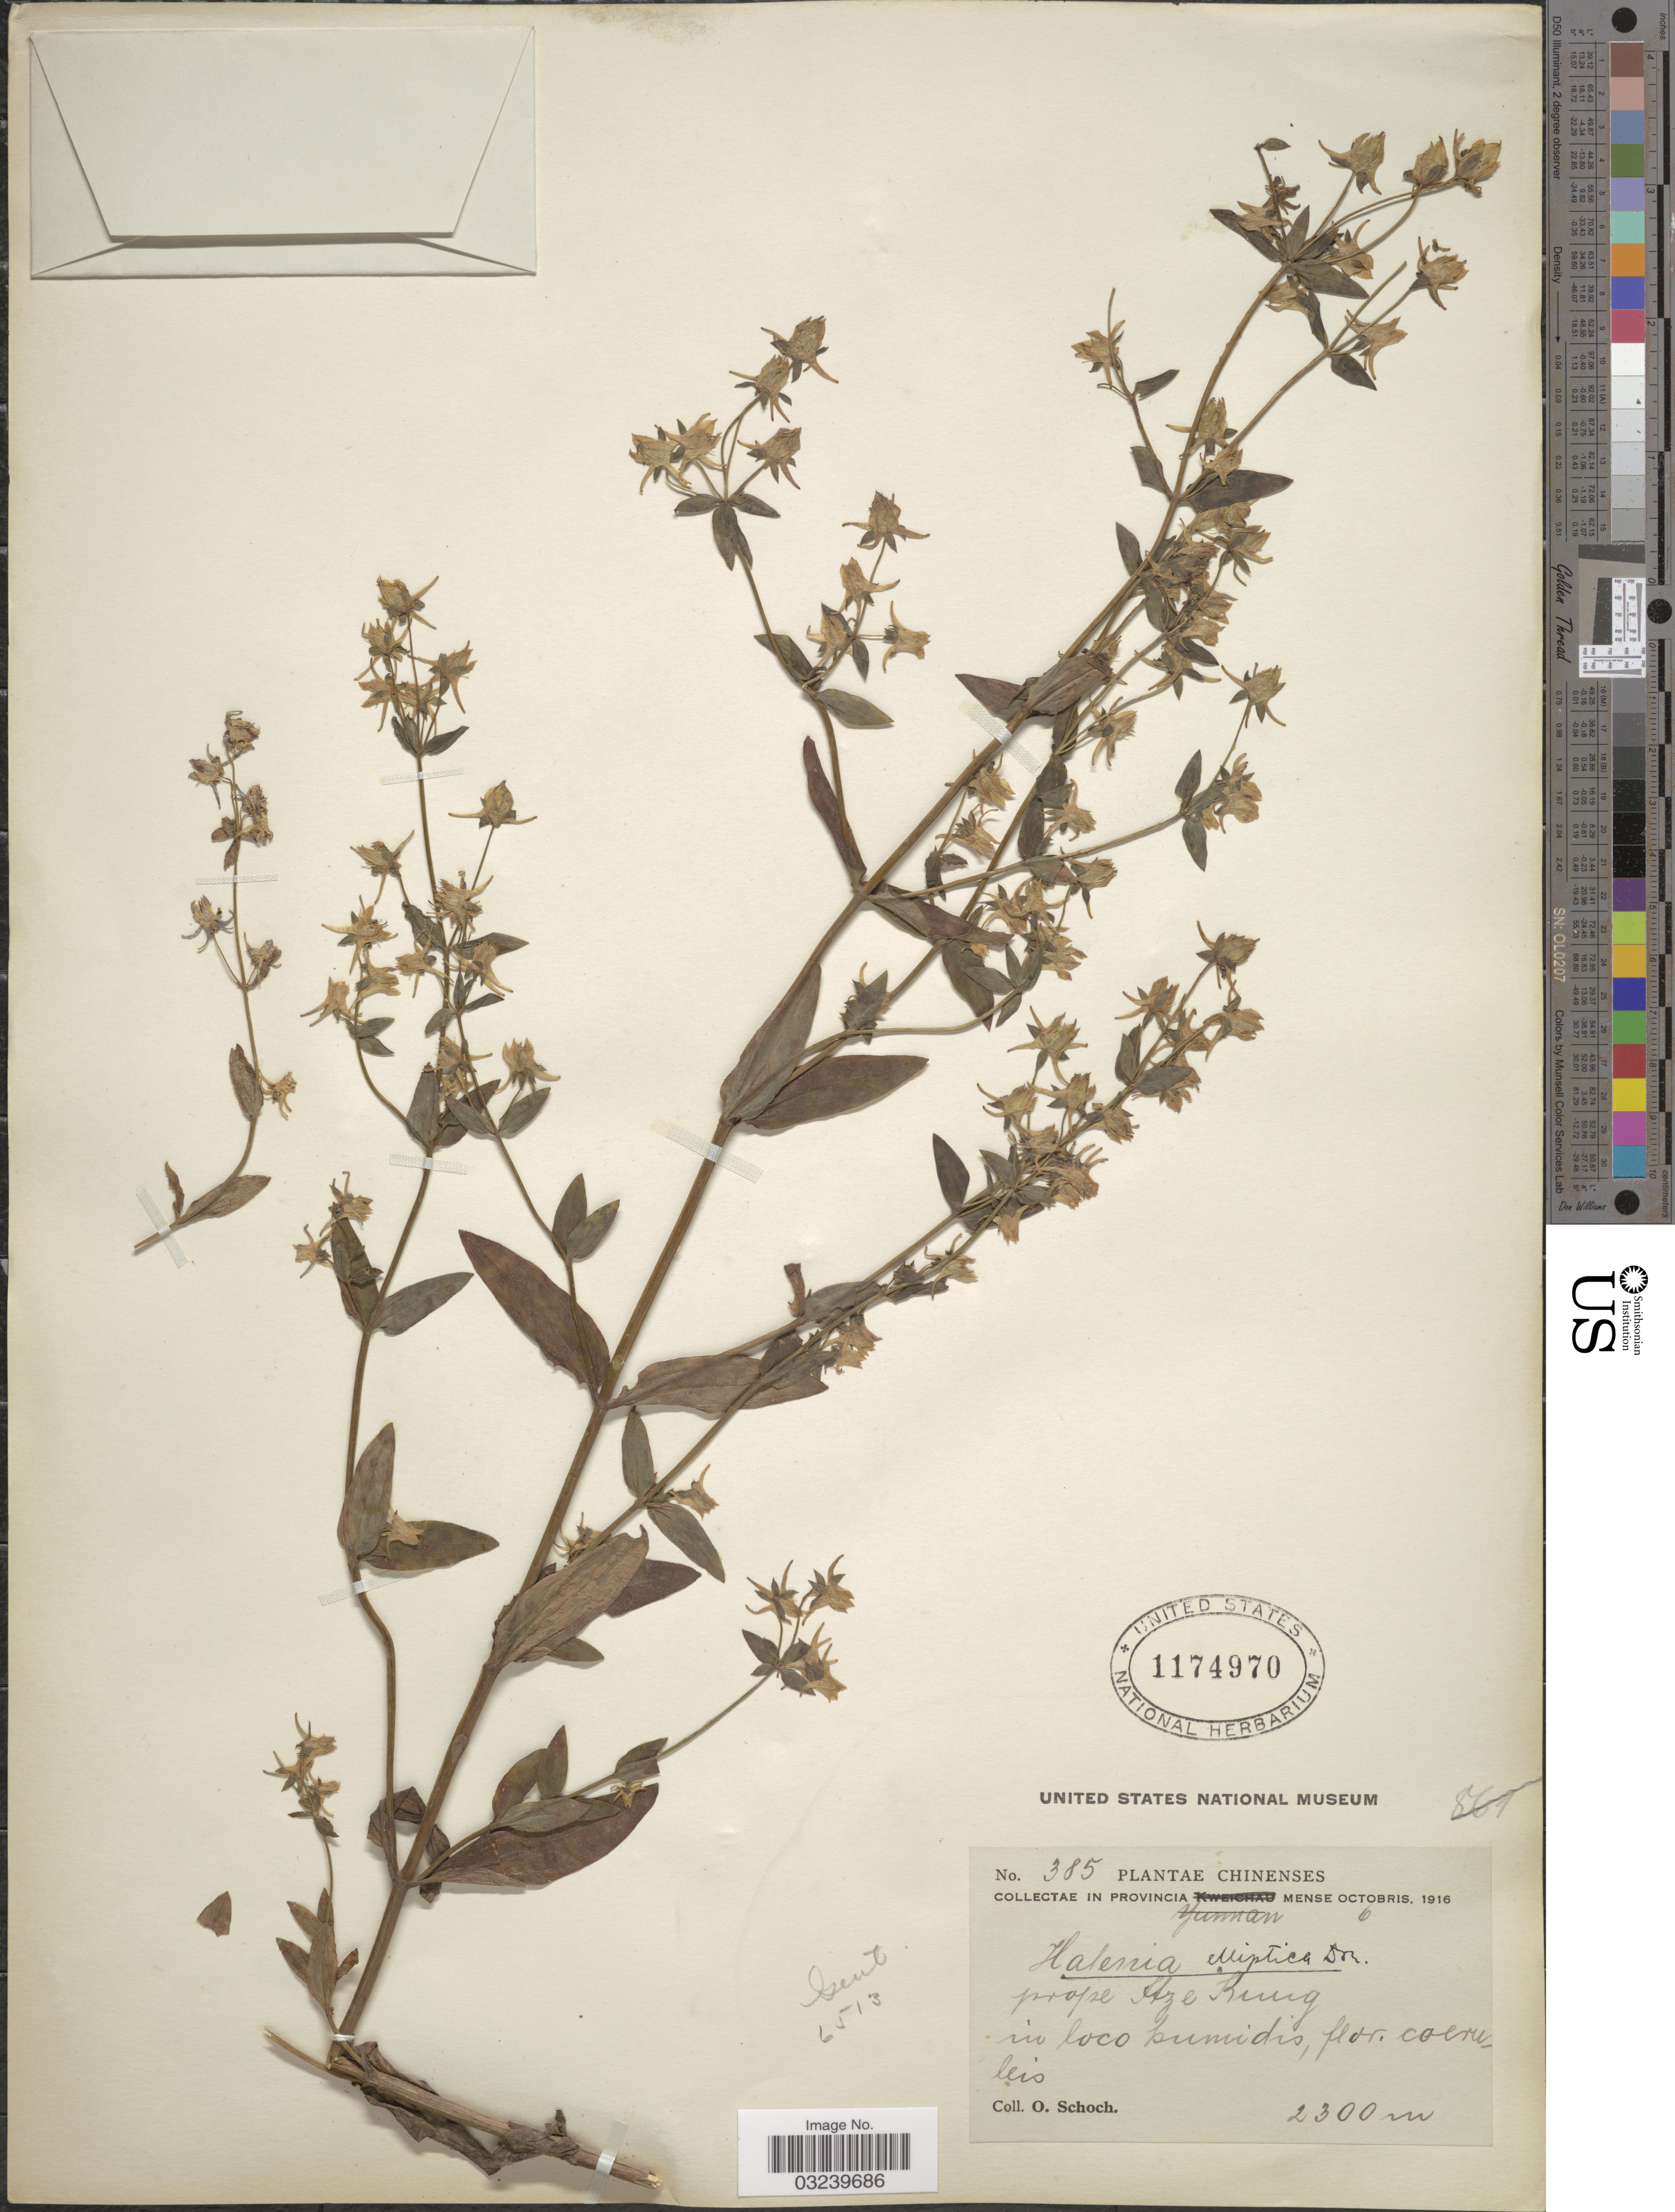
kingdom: Plantae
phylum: Tracheophyta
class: Magnoliopsida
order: Gentianales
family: Gentianaceae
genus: Halenia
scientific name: Halenia elliptica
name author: D. Don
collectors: O. Schoch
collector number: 385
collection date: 1916-10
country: China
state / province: Yunnan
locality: Prope Stze [interpreted] Kung [interpreted].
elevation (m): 2300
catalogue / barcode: US 1174970